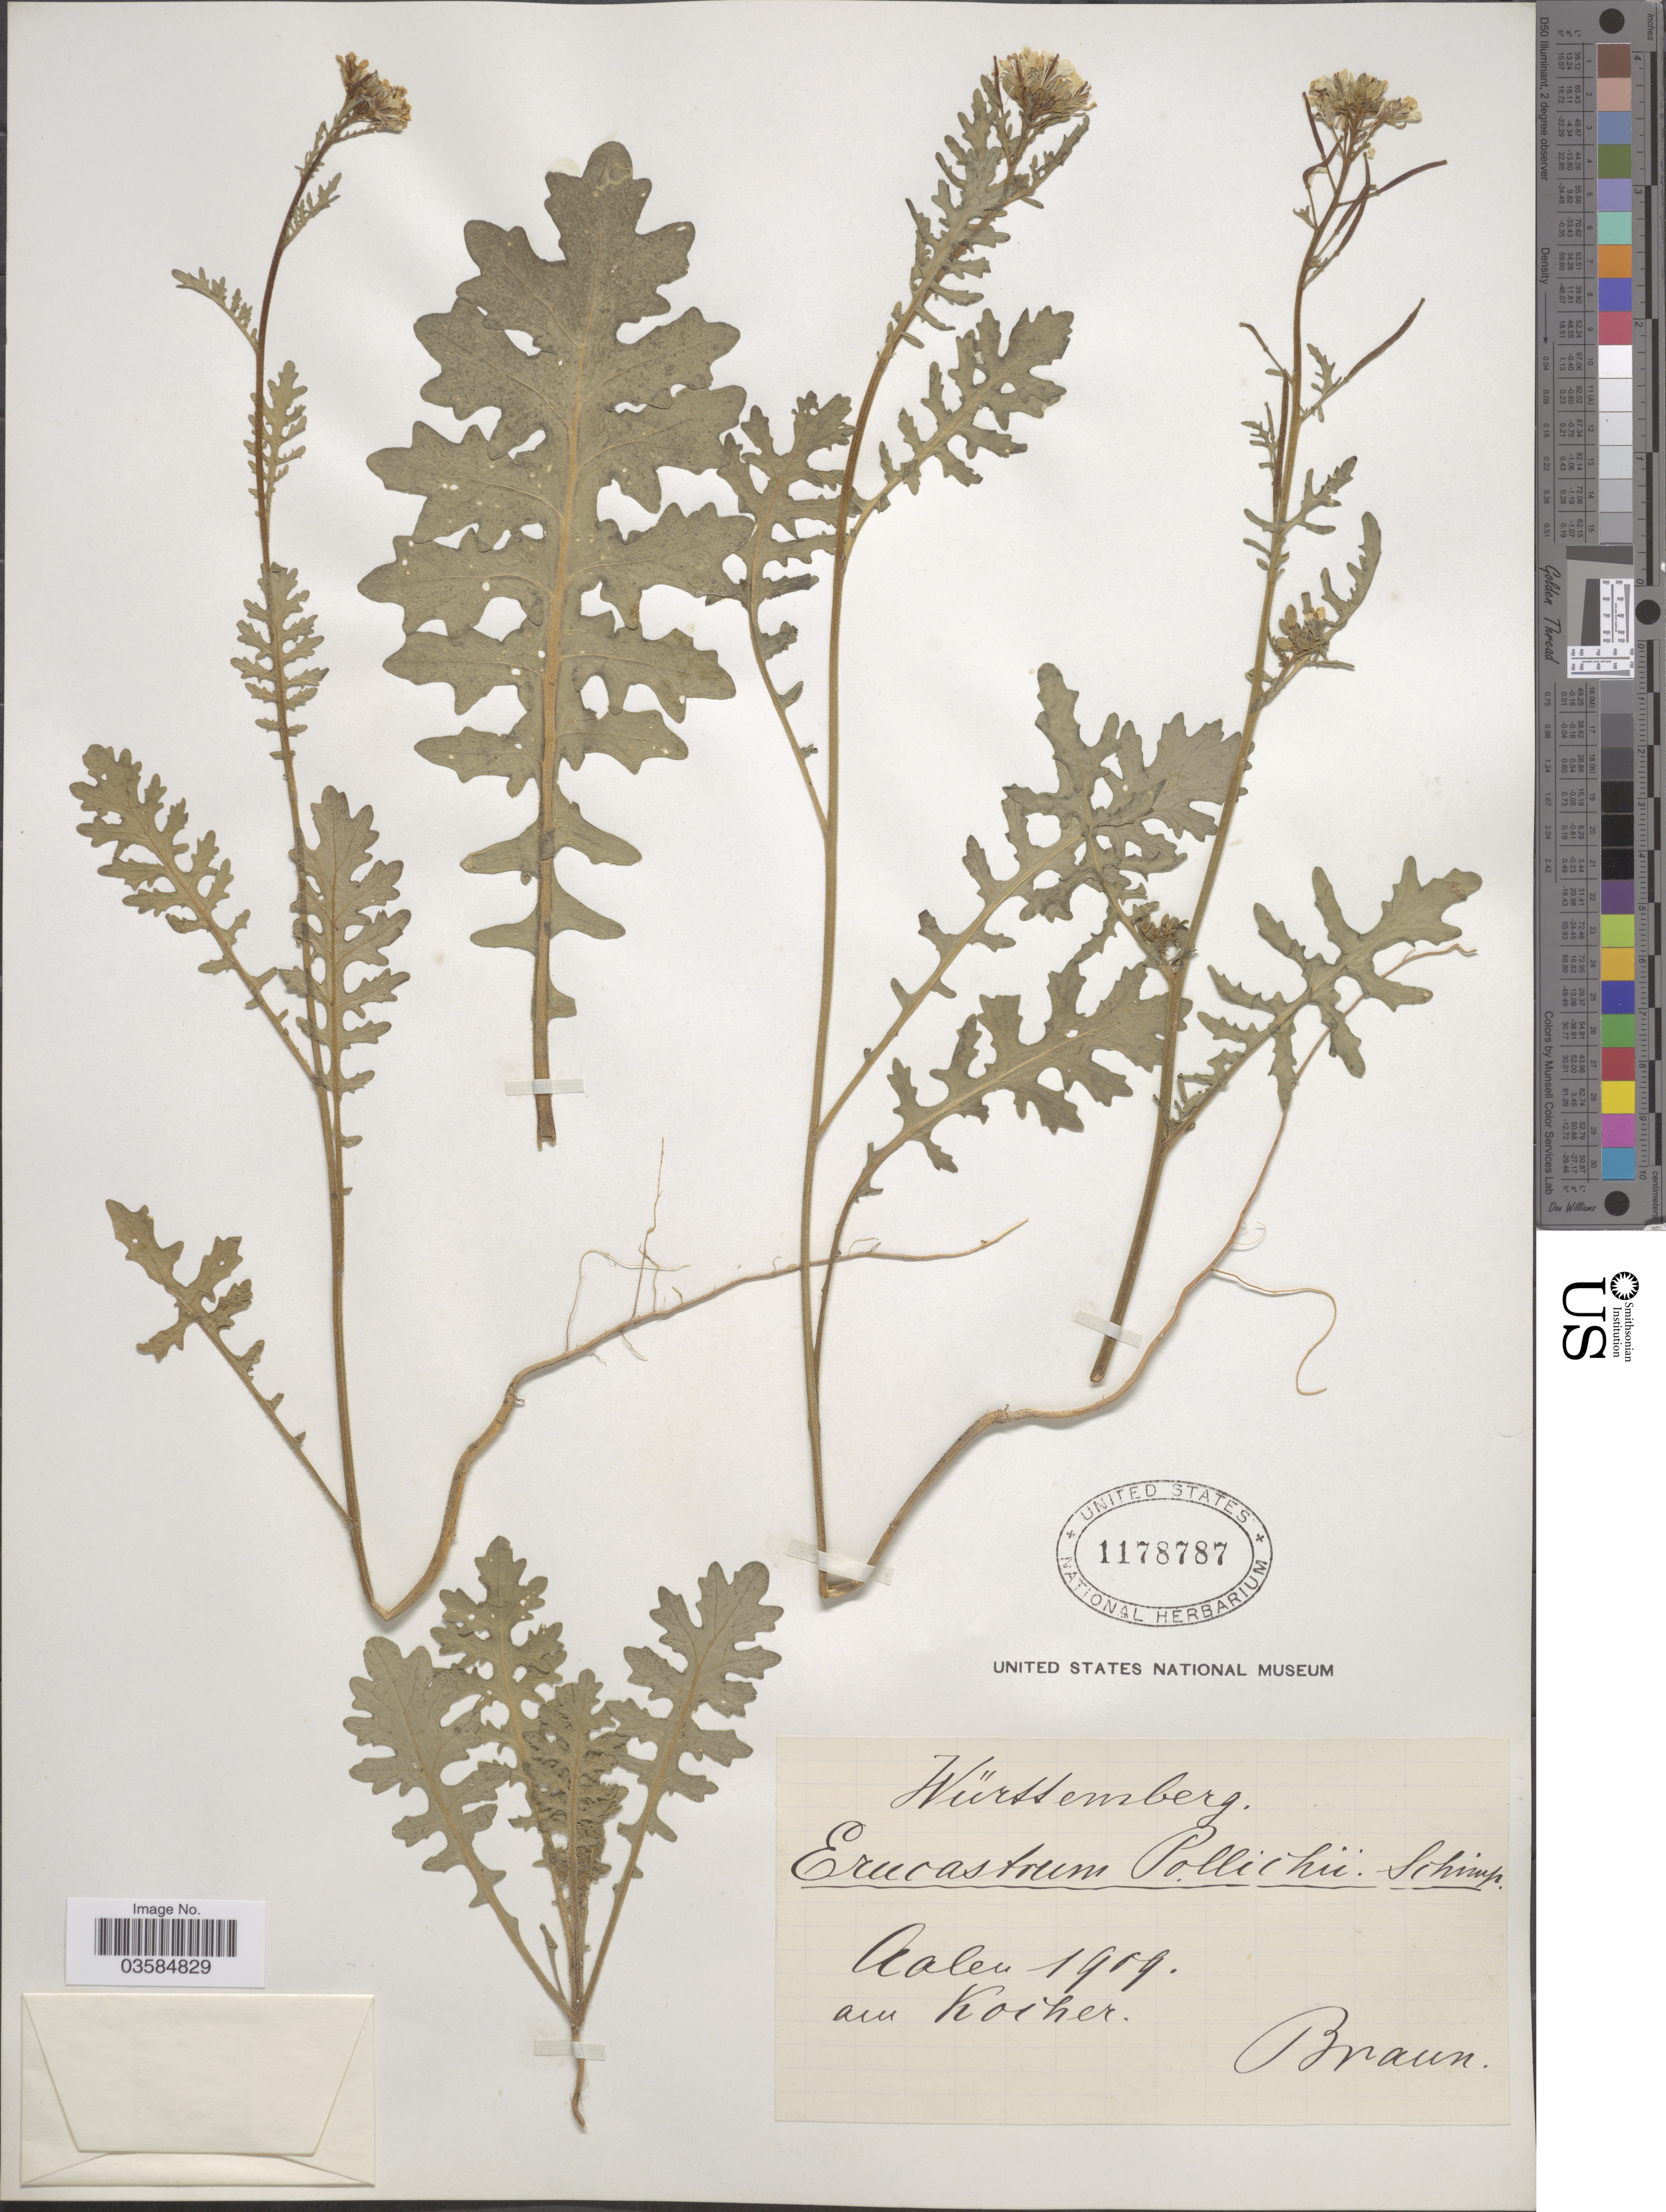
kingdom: Plantae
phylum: Tracheophyta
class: Magnoliopsida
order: Brassicales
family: Brassicaceae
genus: Erucastrum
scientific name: Erucastrum pollichii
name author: Schimp. & Spenn.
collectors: Braun, --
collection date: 1909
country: Germany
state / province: Baden-Württemberg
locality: Württemberg. Aalen am Kocher.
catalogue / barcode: US 1178787